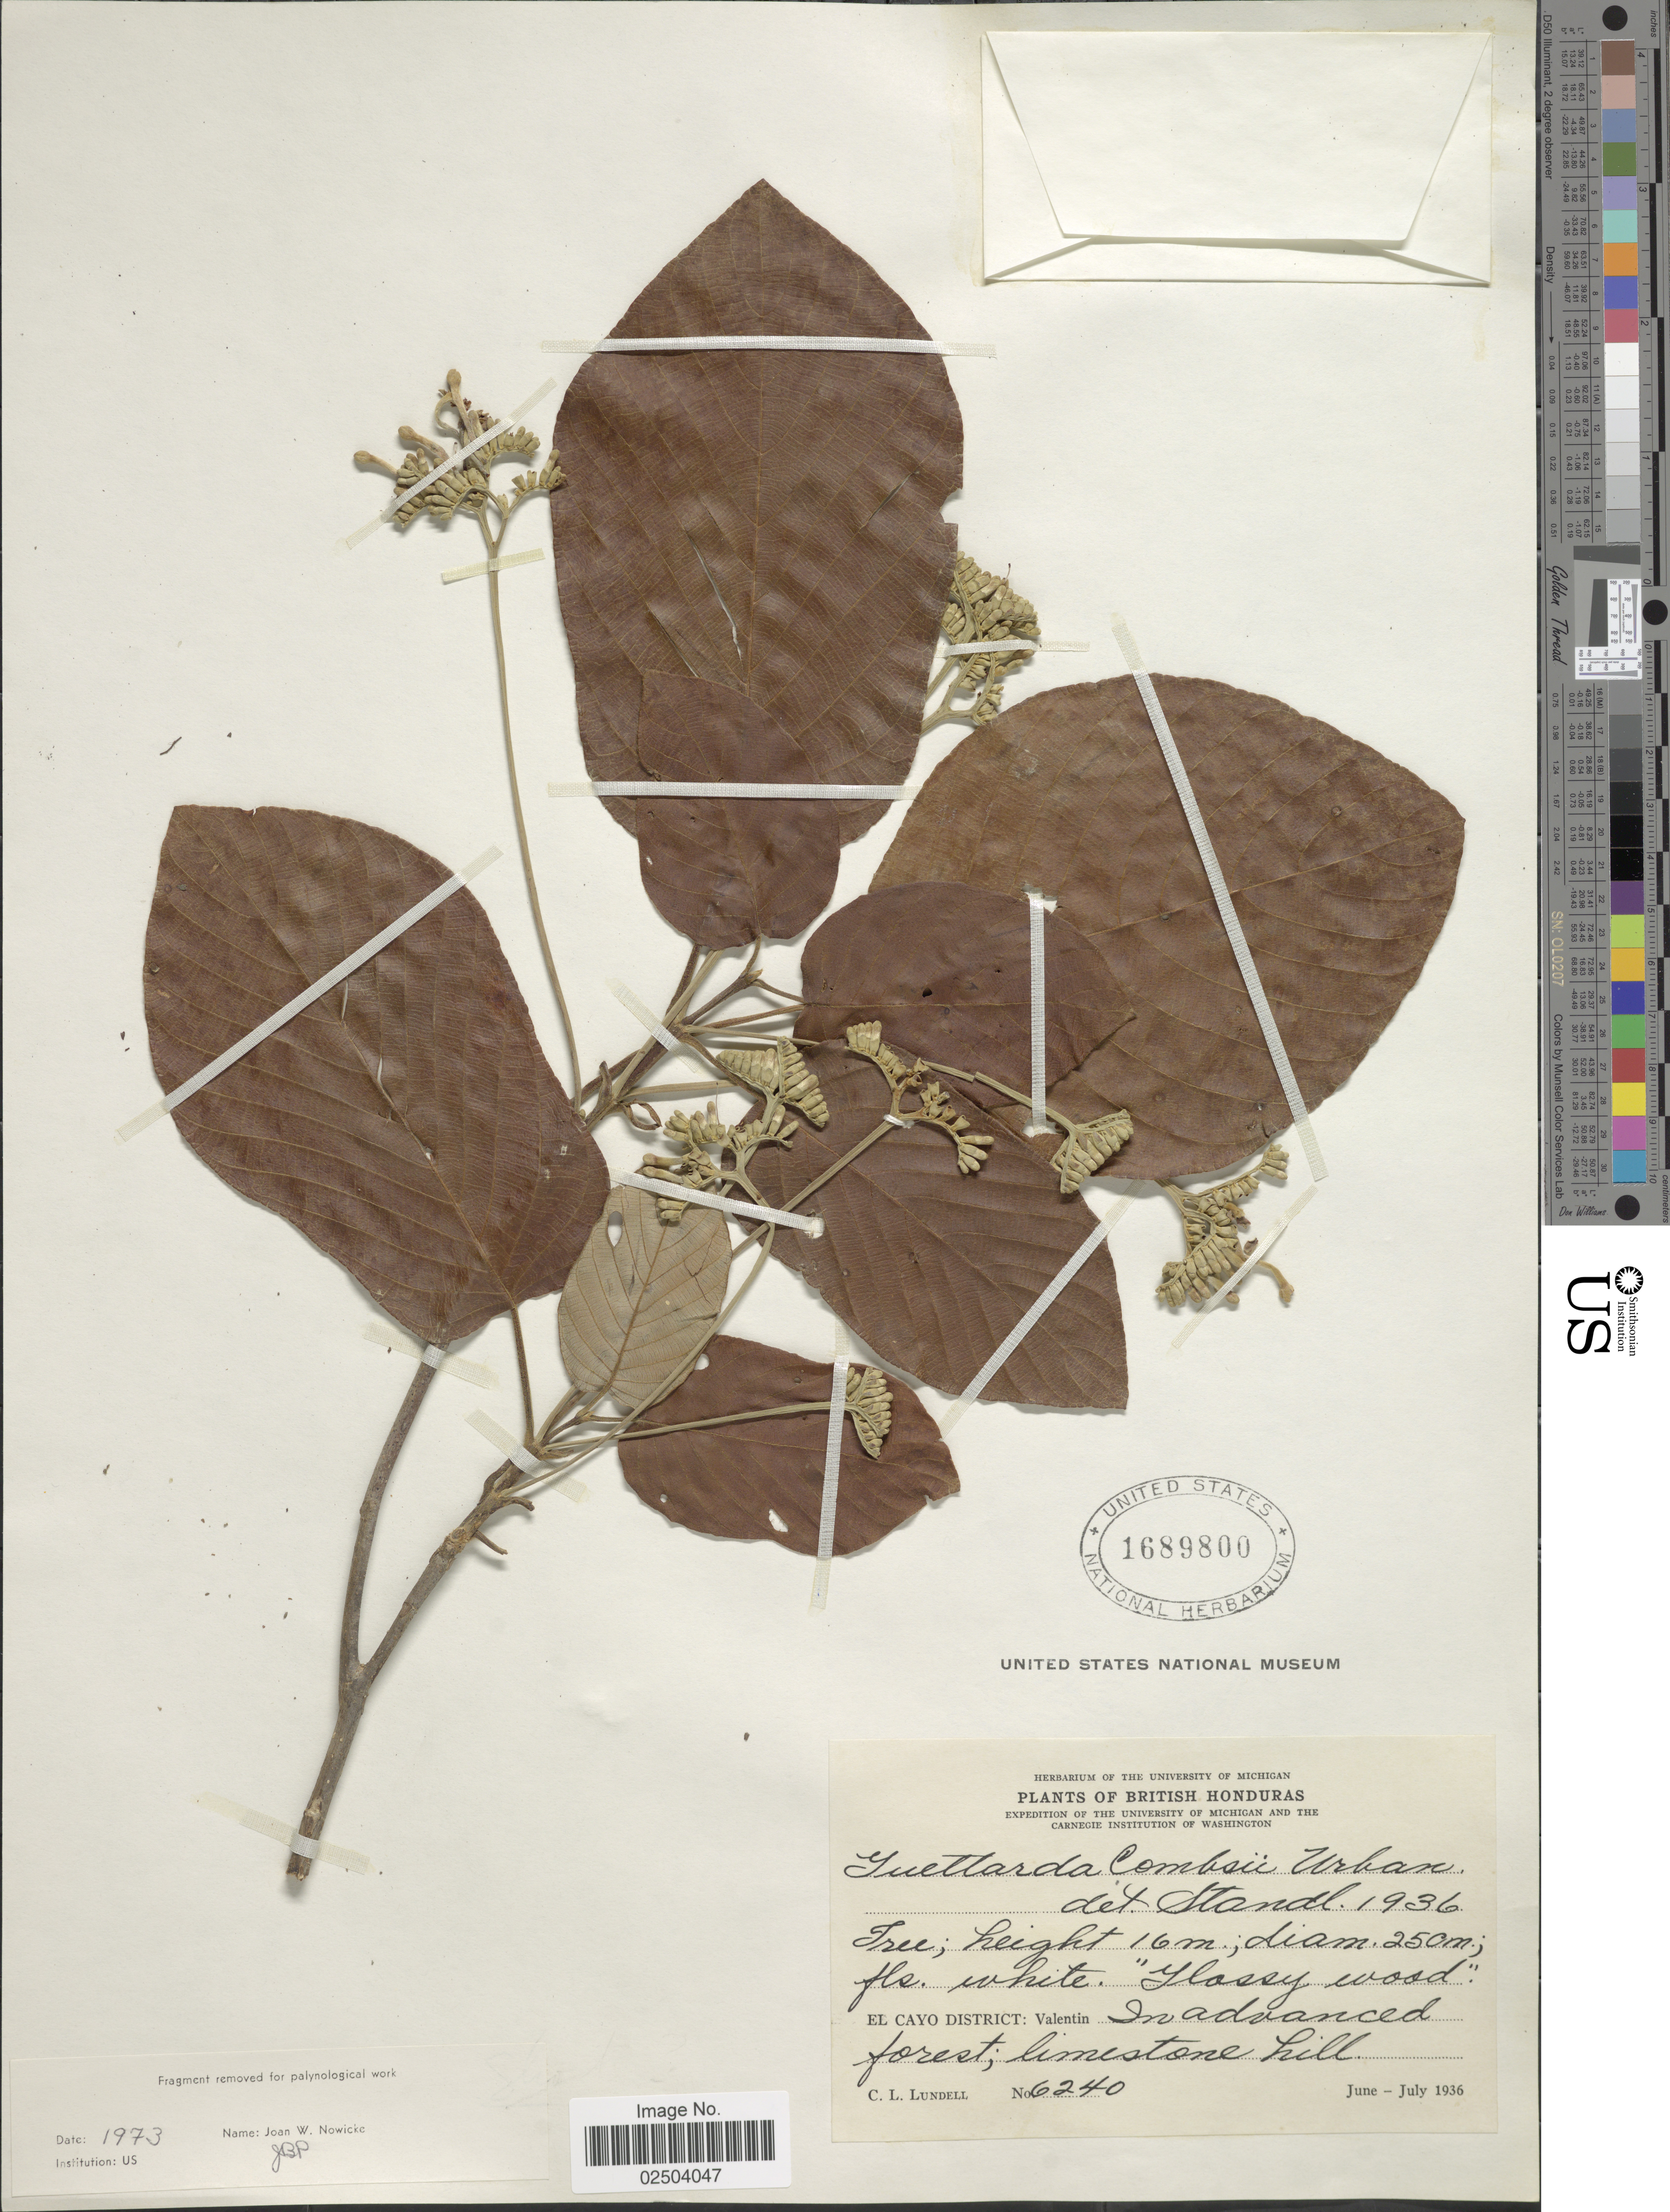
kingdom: Plantae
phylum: Tracheophyta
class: Magnoliopsida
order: Gentianales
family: Rubiaceae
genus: Guettarda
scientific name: Guettarda combsii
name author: Urb.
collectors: C. L. Lundell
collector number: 6240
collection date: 1936-06/1936-07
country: Belize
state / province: Cayo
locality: British Honduras. El Cayo District: Valentin. In advanced forest.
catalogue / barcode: US 1689800